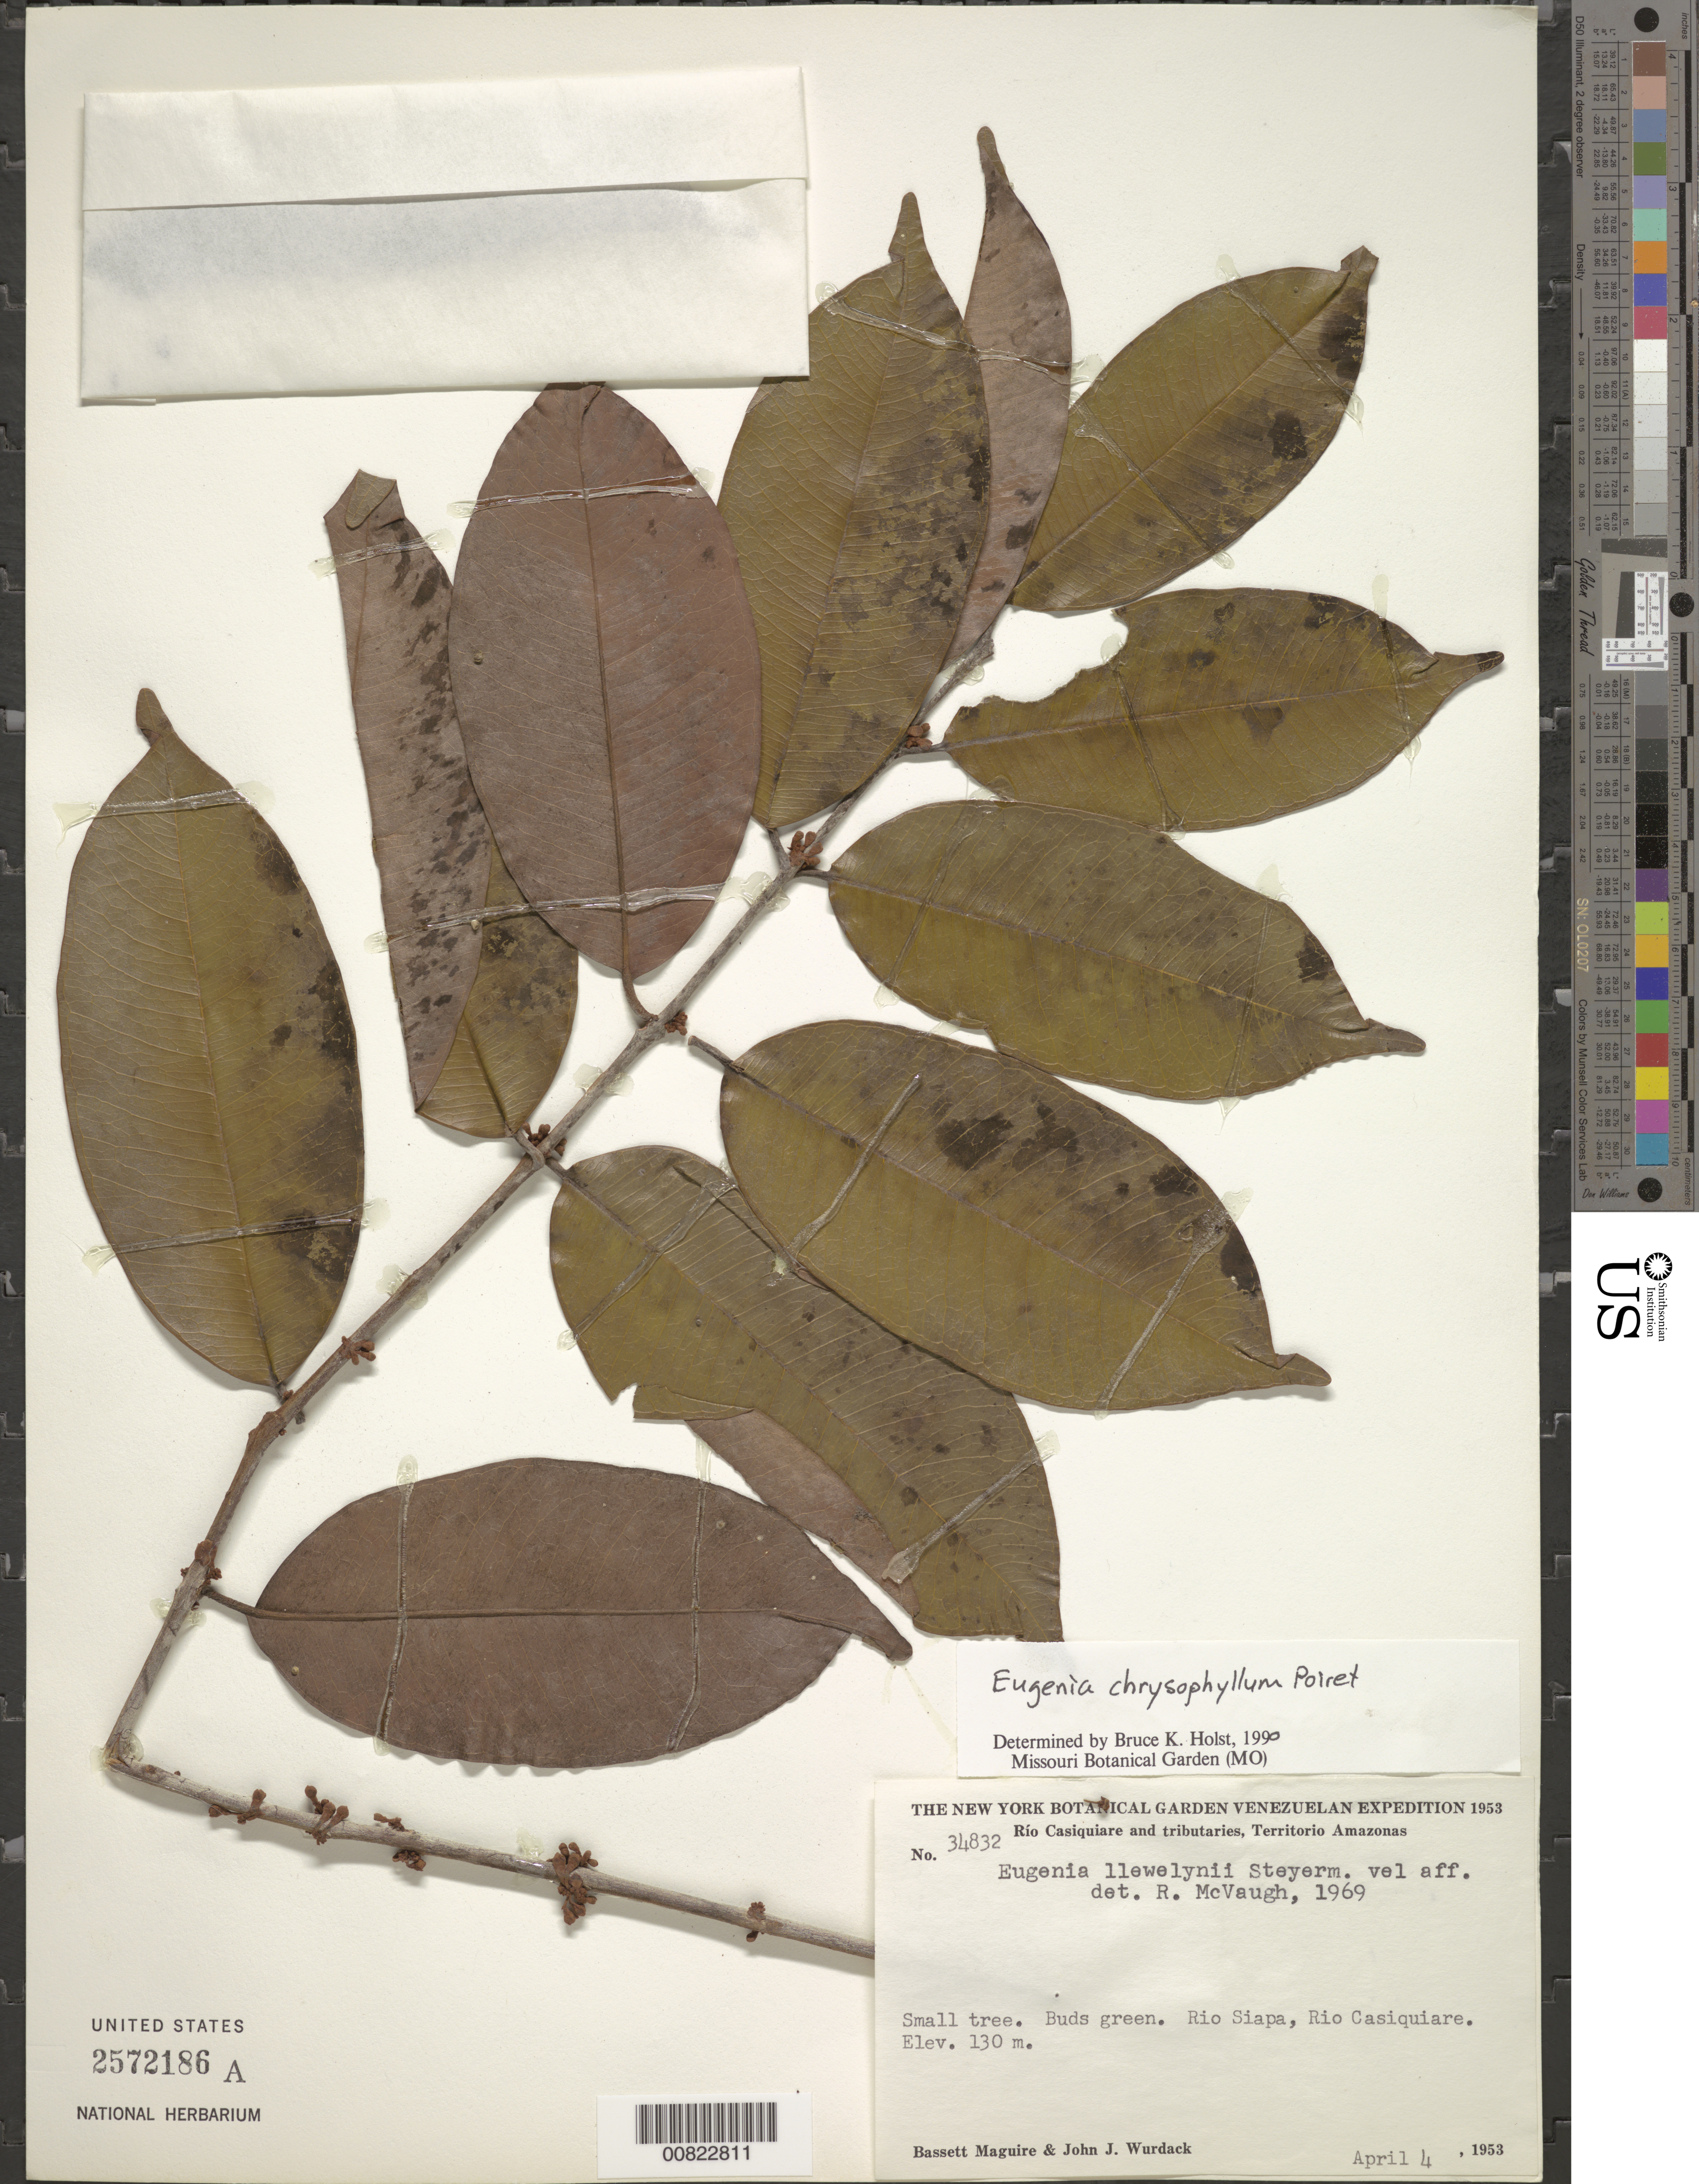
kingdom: Plantae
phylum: Tracheophyta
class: Magnoliopsida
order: Myrtales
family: Myrtaceae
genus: Eugenia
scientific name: Eugenia chrysophyllum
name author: Poir.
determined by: Holst, Bruce K.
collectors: B. Maguire & J. J. Wurdack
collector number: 34832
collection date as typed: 4-Apr-53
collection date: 1953-04-04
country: Venezuela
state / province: Amazonas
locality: Río Siapa, Río Casiquiare, near mouth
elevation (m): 130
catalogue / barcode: US 2572186A